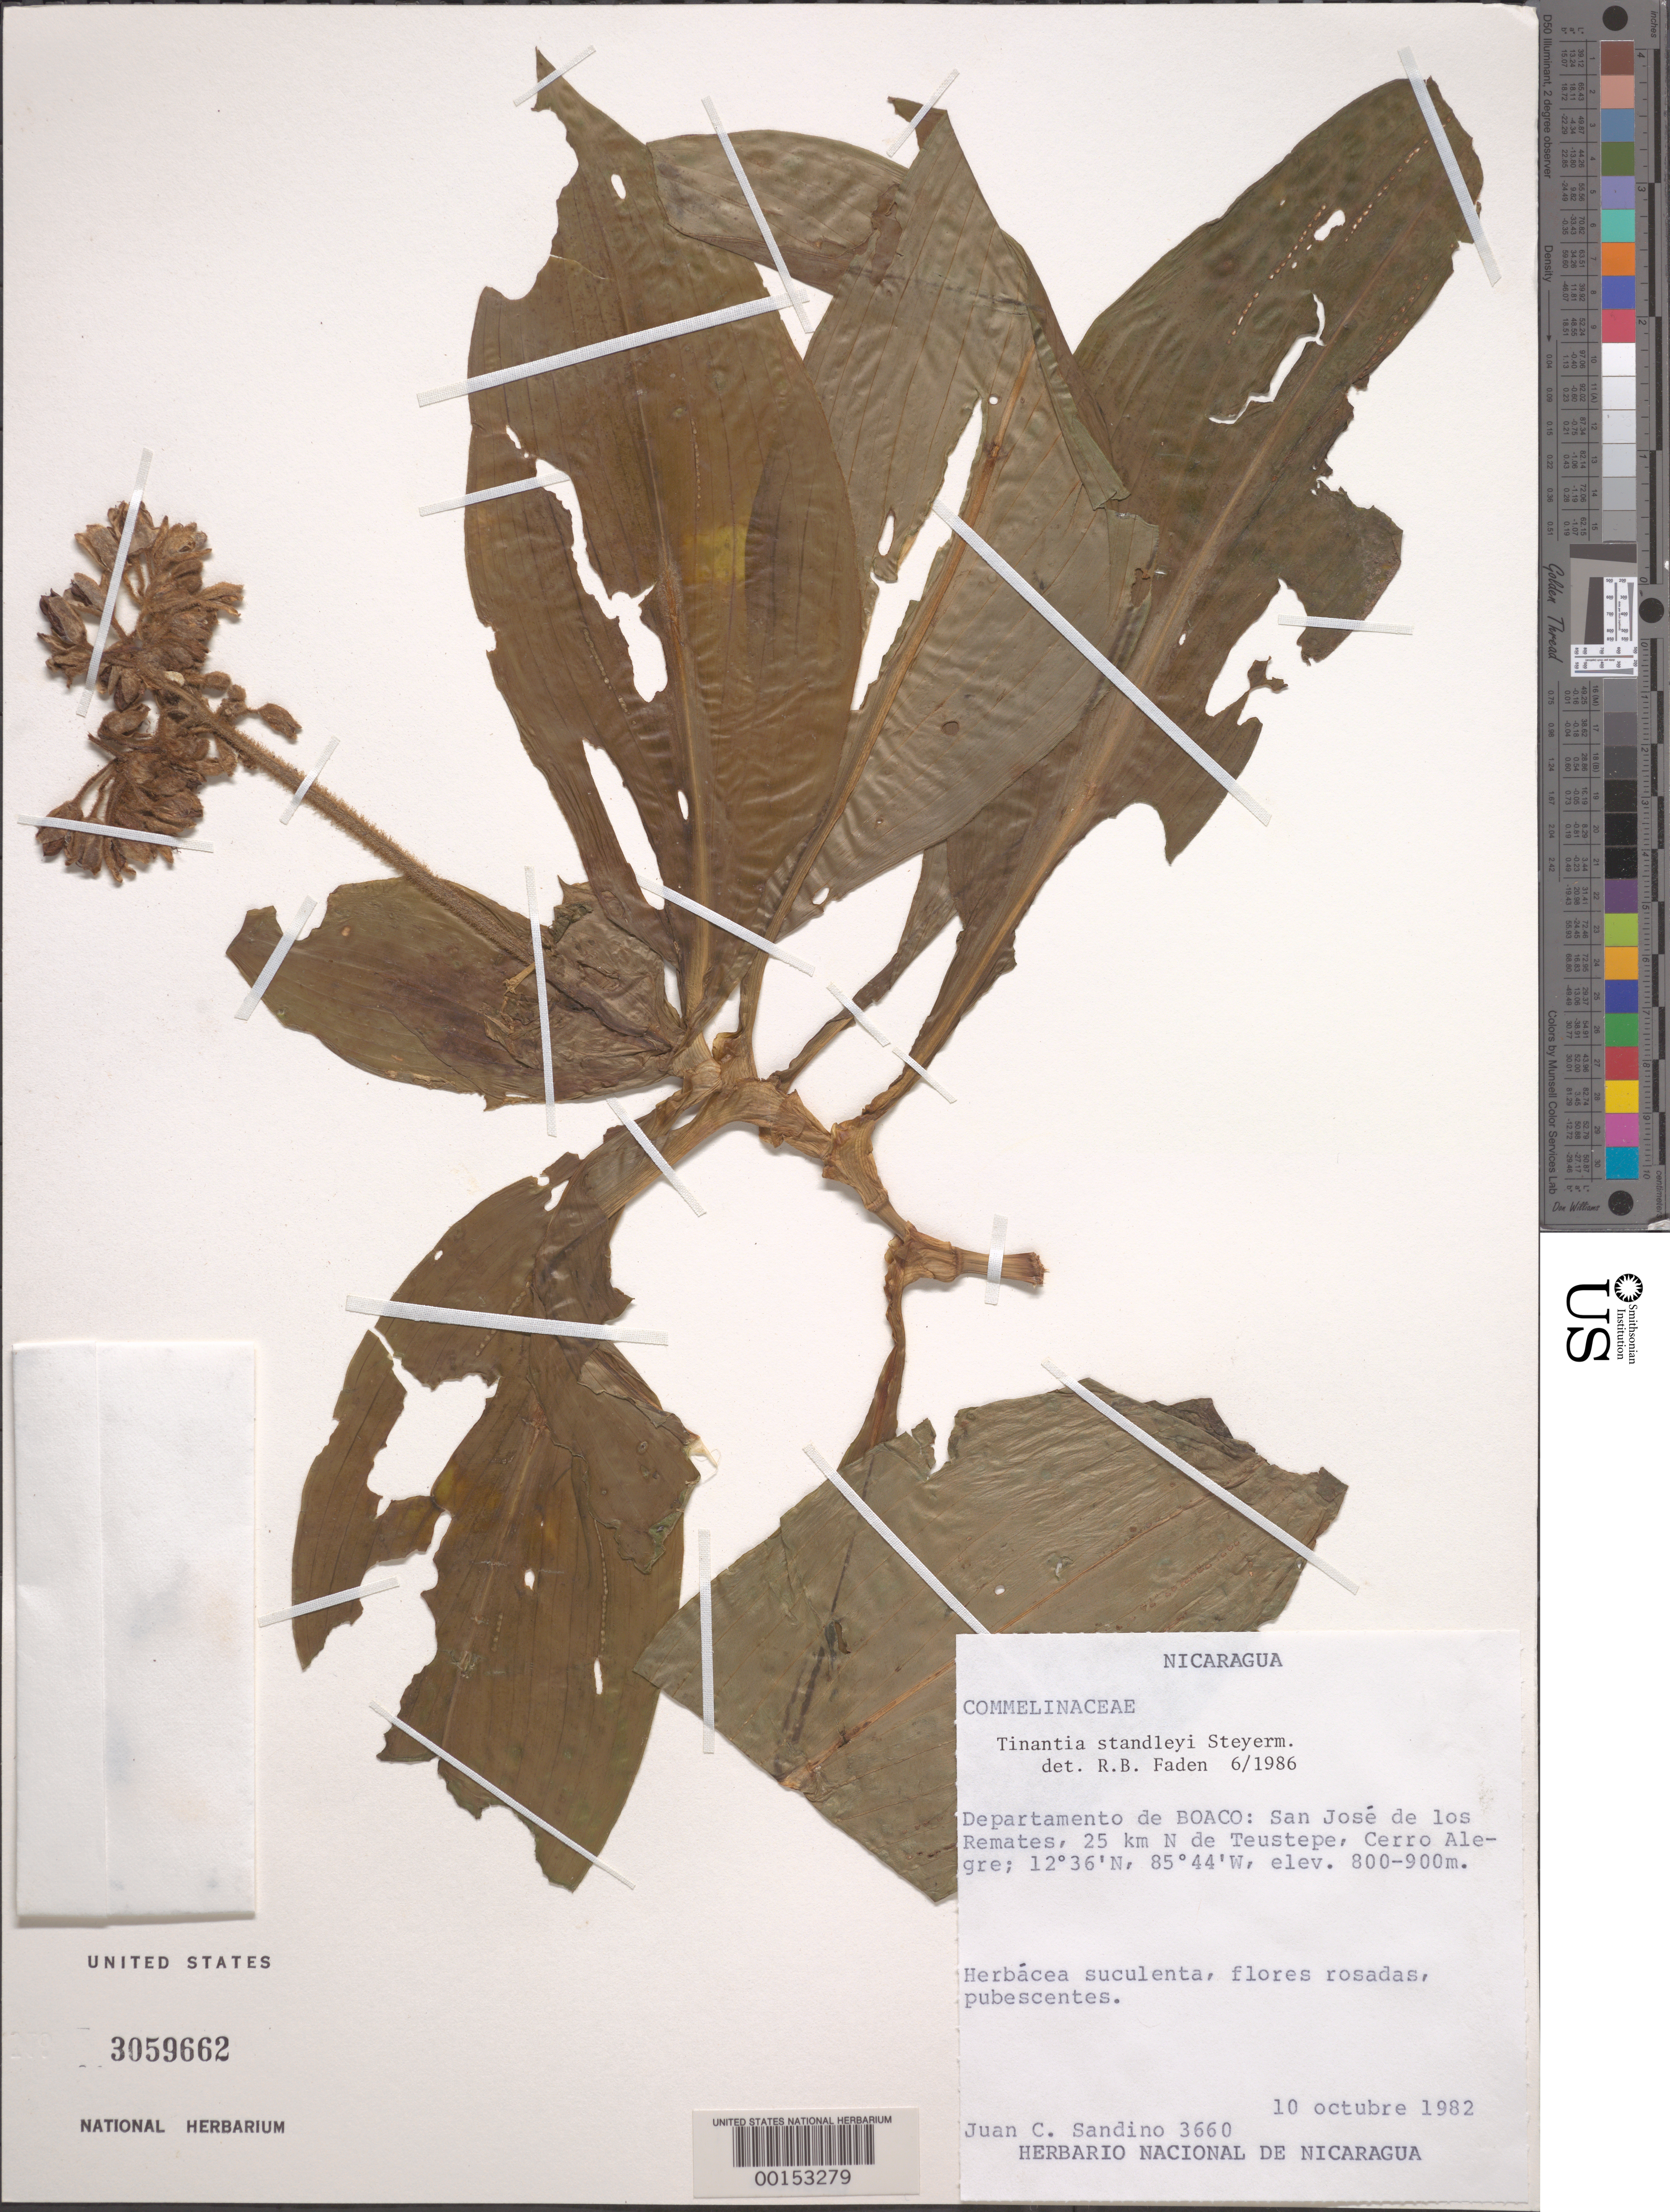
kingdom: Plantae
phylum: Tracheophyta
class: Liliopsida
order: Commelinales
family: Commelinaceae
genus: Tinantia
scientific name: Tinantia standleyi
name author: Steyerm.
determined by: Faden, Robert B., (US), Smithsonian Institution - National Museum of Natural History (UNITED STATES)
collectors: J. Sandino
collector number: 3660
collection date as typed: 10 Oct 1982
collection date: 1982-10-10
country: Nicaragua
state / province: Boaco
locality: San jose de los remates, n of teustepe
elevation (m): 800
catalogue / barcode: US 3059662